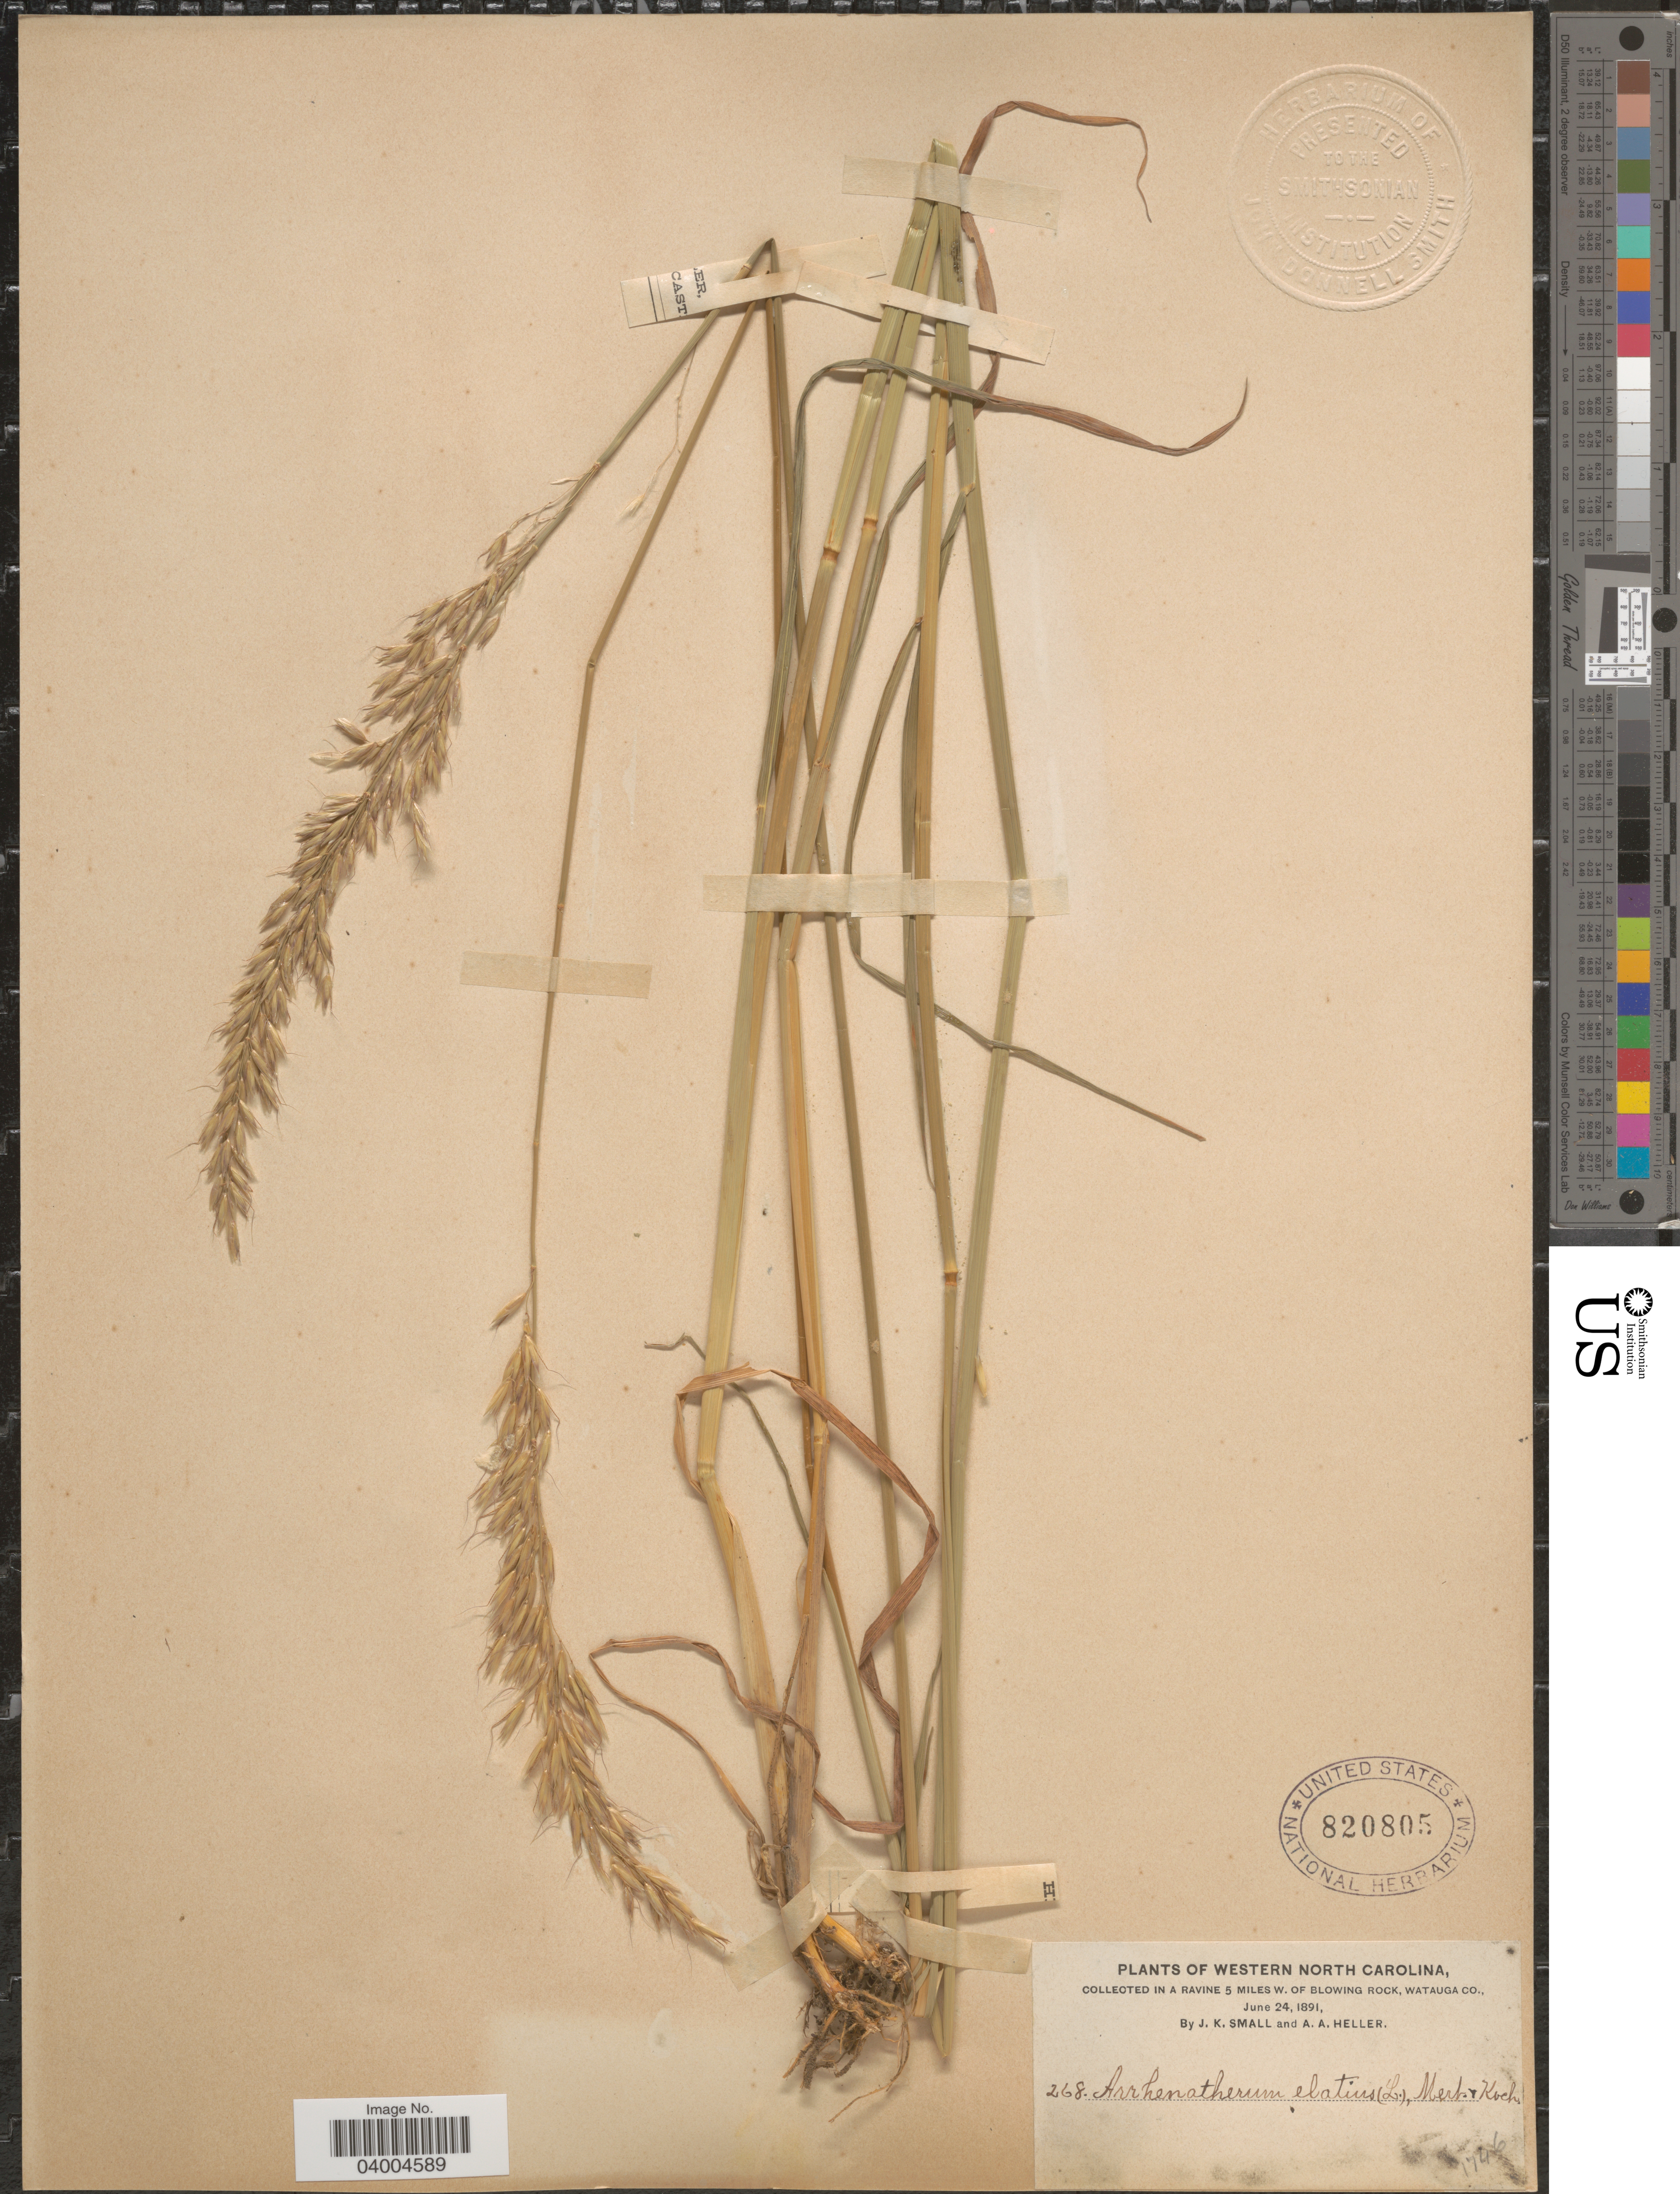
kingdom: Plantae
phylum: Tracheophyta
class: Liliopsida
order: Poales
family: Poaceae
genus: Arrhenatherum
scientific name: Arrhenatherum elatius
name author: (L.) J. Presl & C. Presl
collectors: J. K. Small & A. A. Heller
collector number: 268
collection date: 1891-06-24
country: United States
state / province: North Carolina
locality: Western North Carolina. In a ravine 5 miles w. of Blowing Rock, Watauga Co.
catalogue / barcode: US 820805